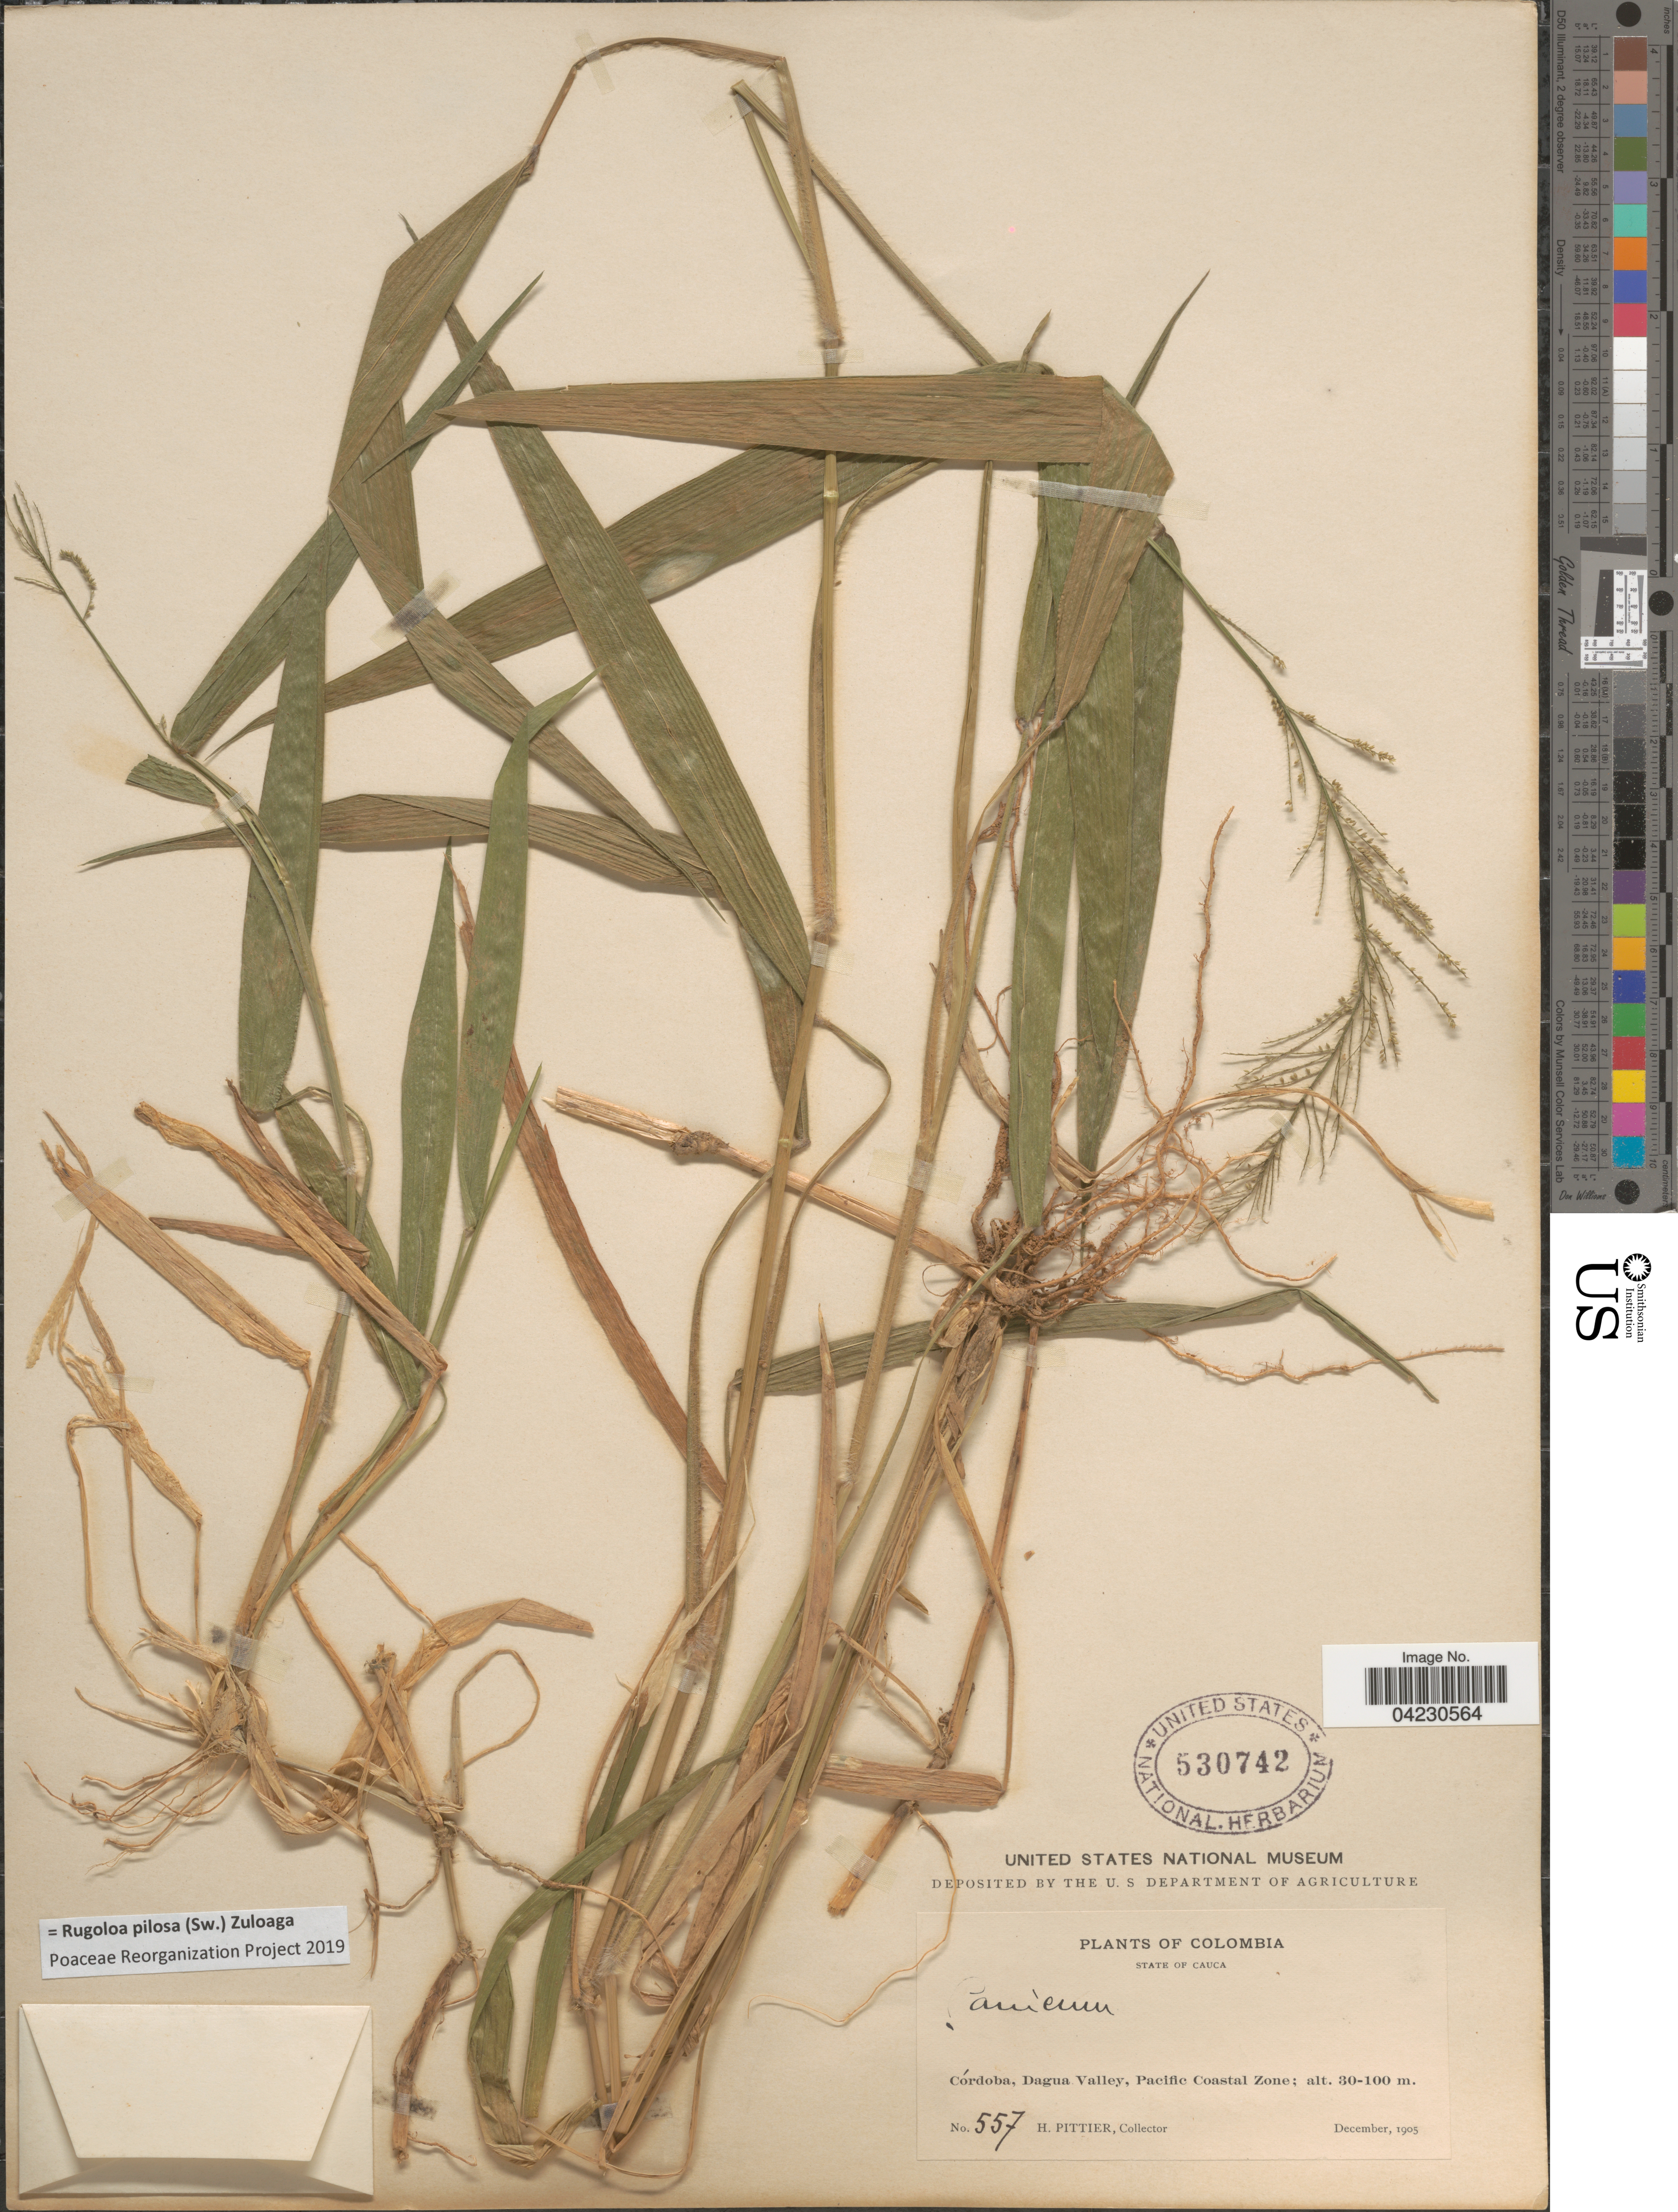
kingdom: Plantae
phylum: Tracheophyta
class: Liliopsida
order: Poales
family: Poaceae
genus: Rugoloa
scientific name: Rugoloa pilosa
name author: (Sw.) Zuloaga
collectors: H. F. Pittier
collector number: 557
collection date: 1905-12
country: Colombia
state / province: Córdoba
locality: Dagua Valley, Pacific Coastal Zone.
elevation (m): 30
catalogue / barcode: US 530742